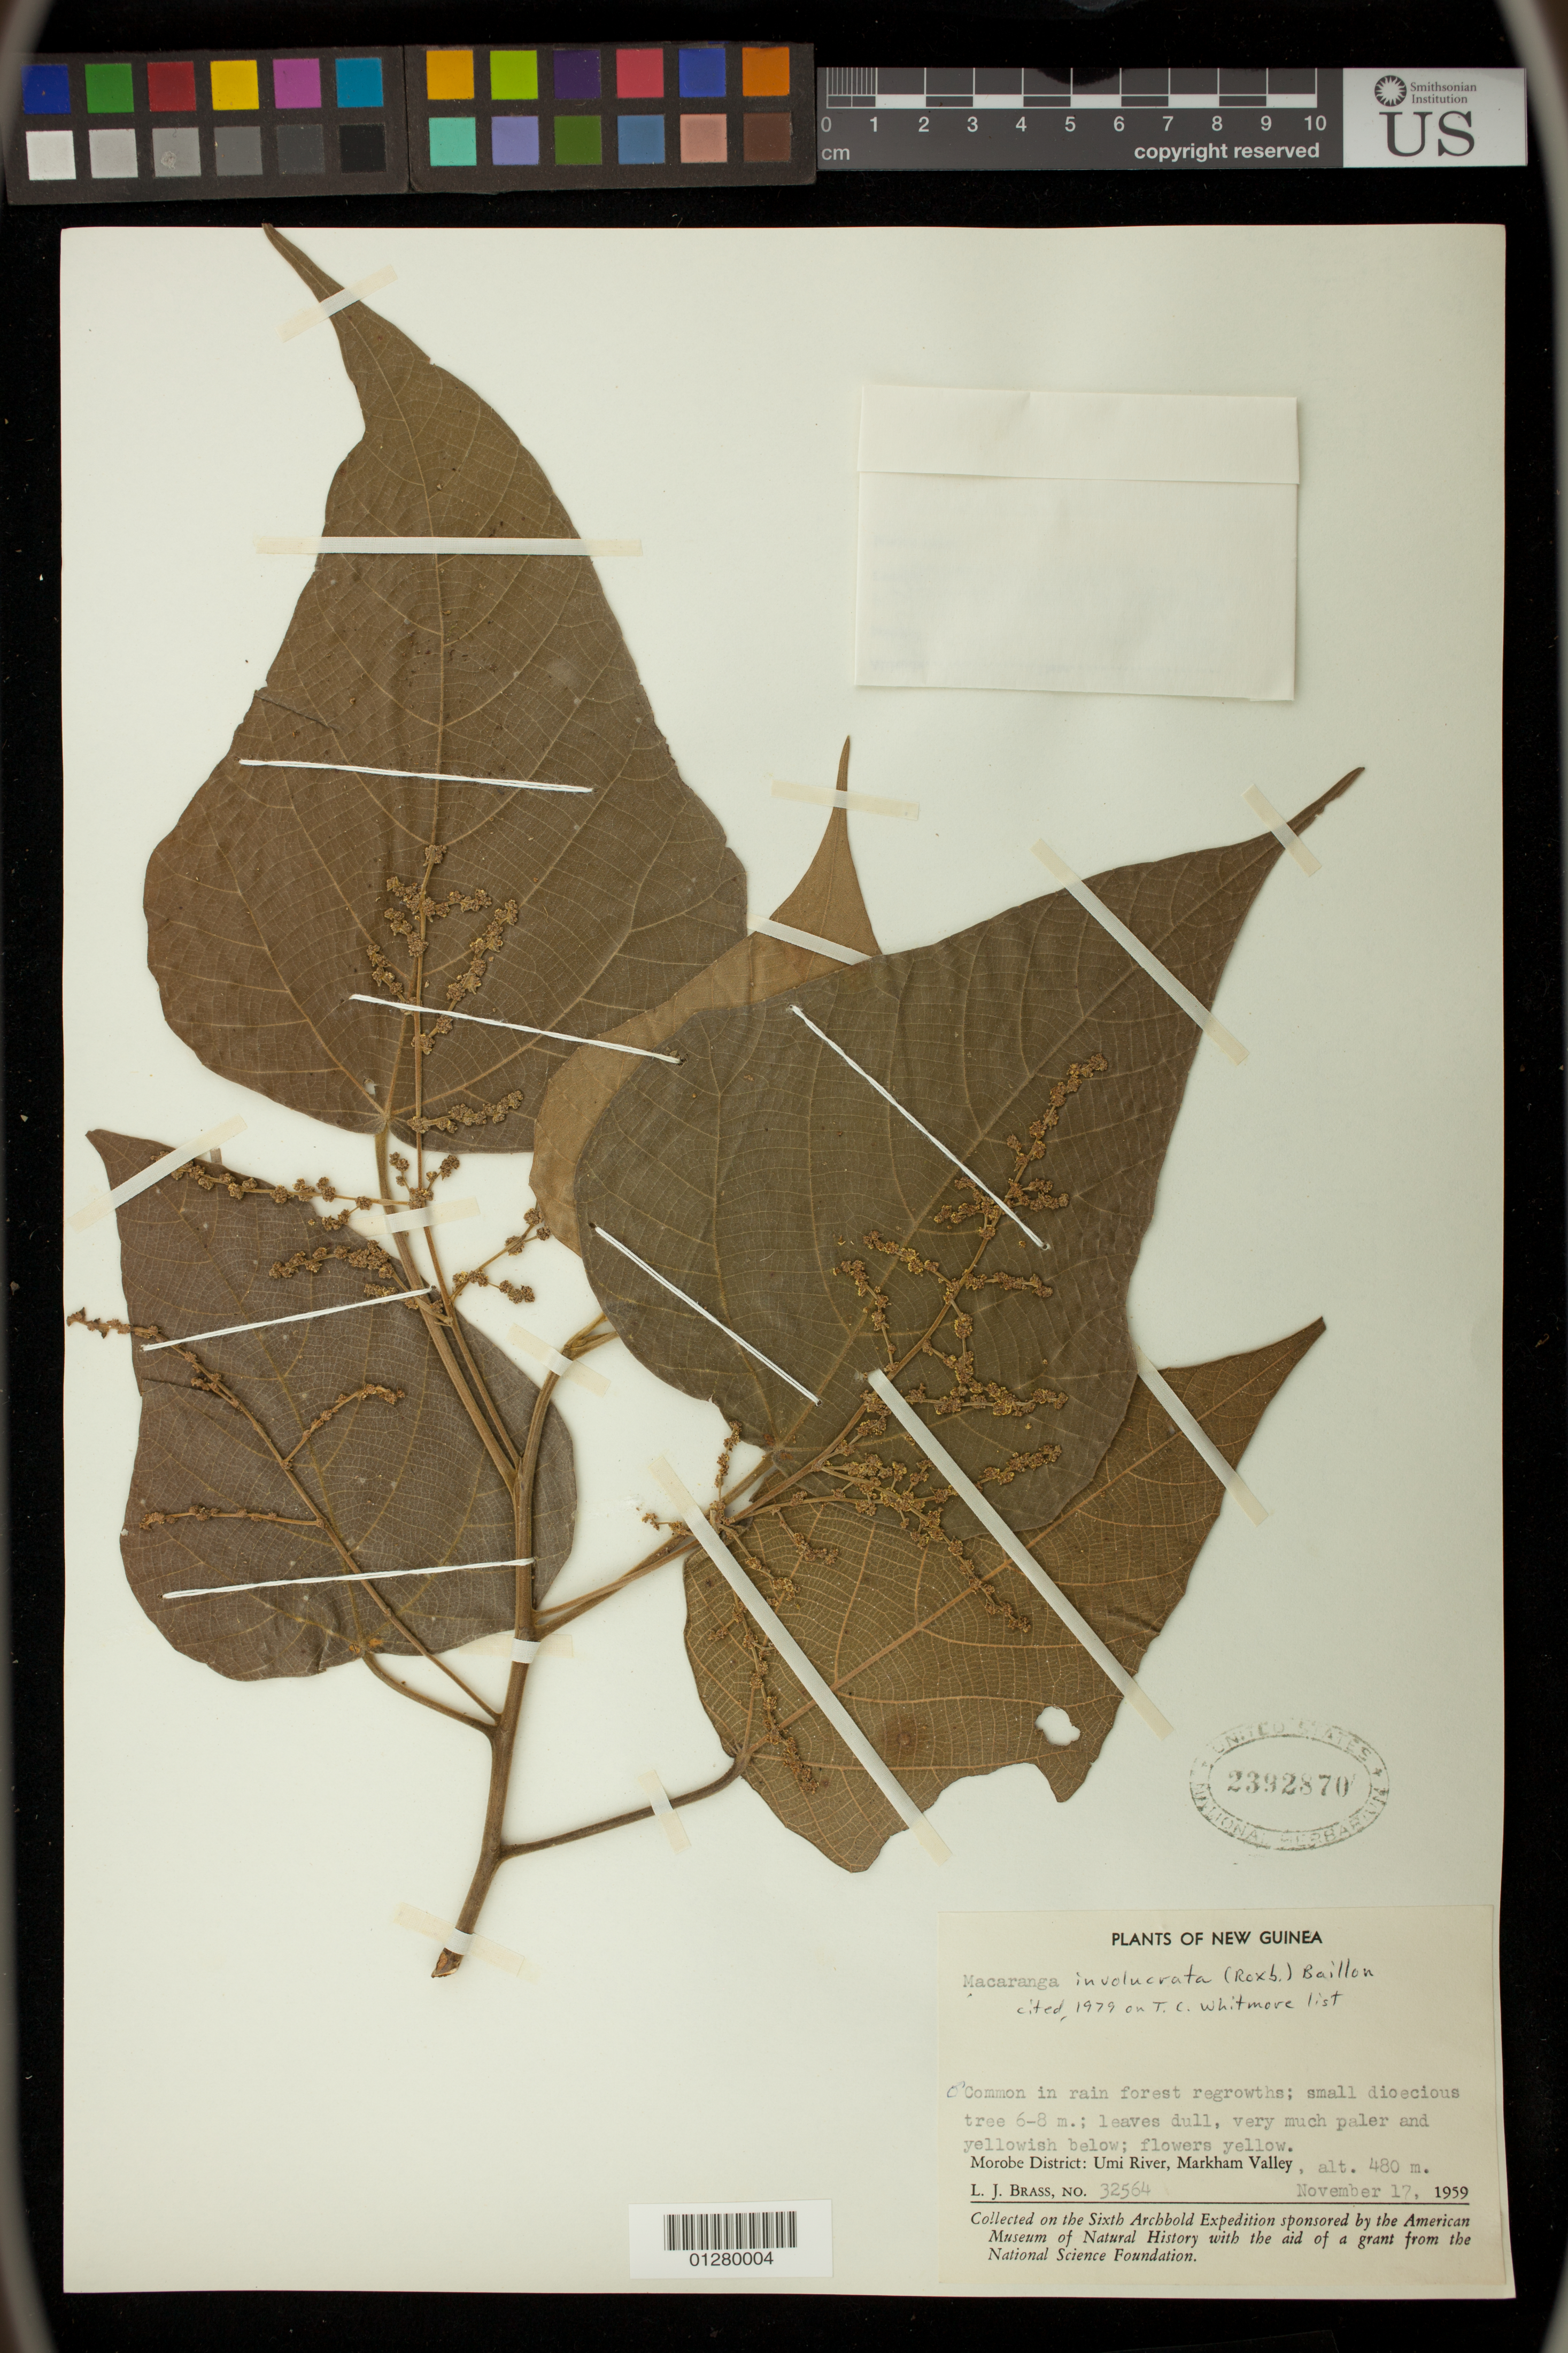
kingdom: Plantae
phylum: Tracheophyta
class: Magnoliopsida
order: Malpighiales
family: Euphorbiaceae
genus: Macaranga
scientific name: Macaranga involucrata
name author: (Roxb.) Baill.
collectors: L. J. Brass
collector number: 32564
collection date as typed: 17 Nov 1959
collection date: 1959-11-17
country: Papua New Guinea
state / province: Morobe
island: New Guinea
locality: Umi river, markham valley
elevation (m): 480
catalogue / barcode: US 2392870